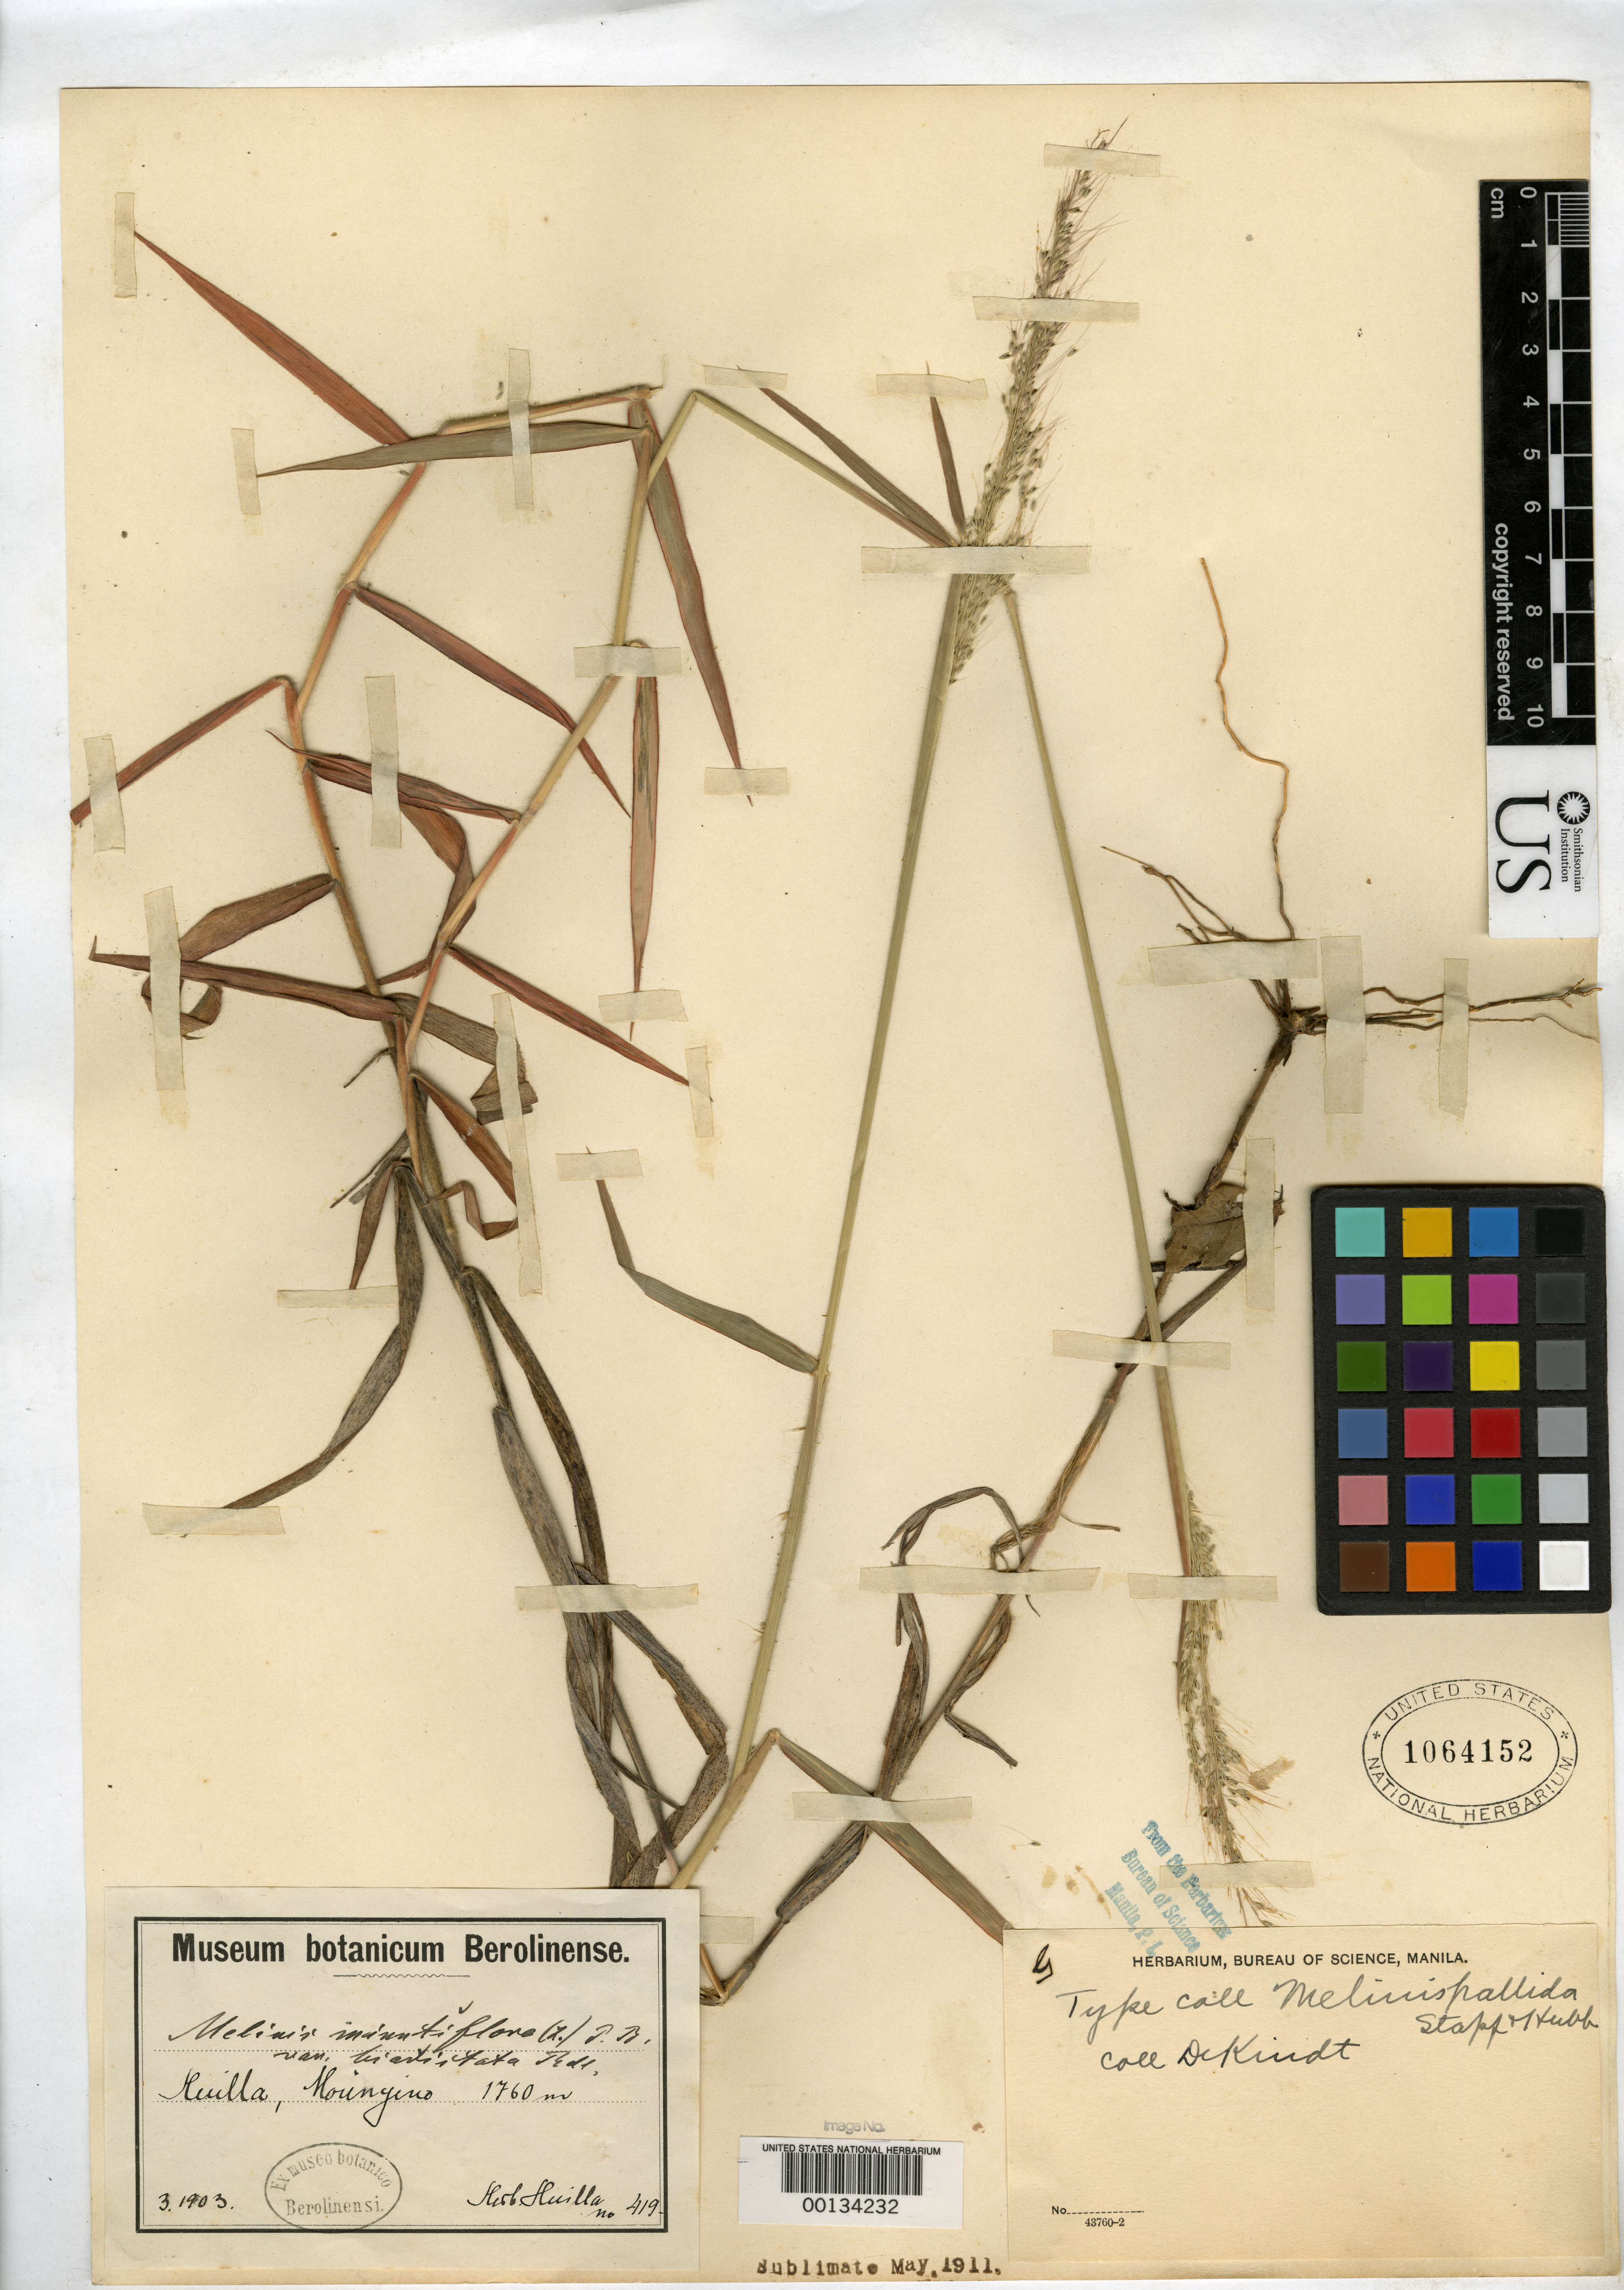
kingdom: Plantae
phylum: Tracheophyta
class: Liliopsida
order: Poales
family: Poaceae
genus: Melinis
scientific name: Melinis pallida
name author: Stapf & C.E. Hubb.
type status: Isotype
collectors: E. Dekindt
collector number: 419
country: Angola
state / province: Huíla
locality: Huilla.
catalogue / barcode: US 1064152